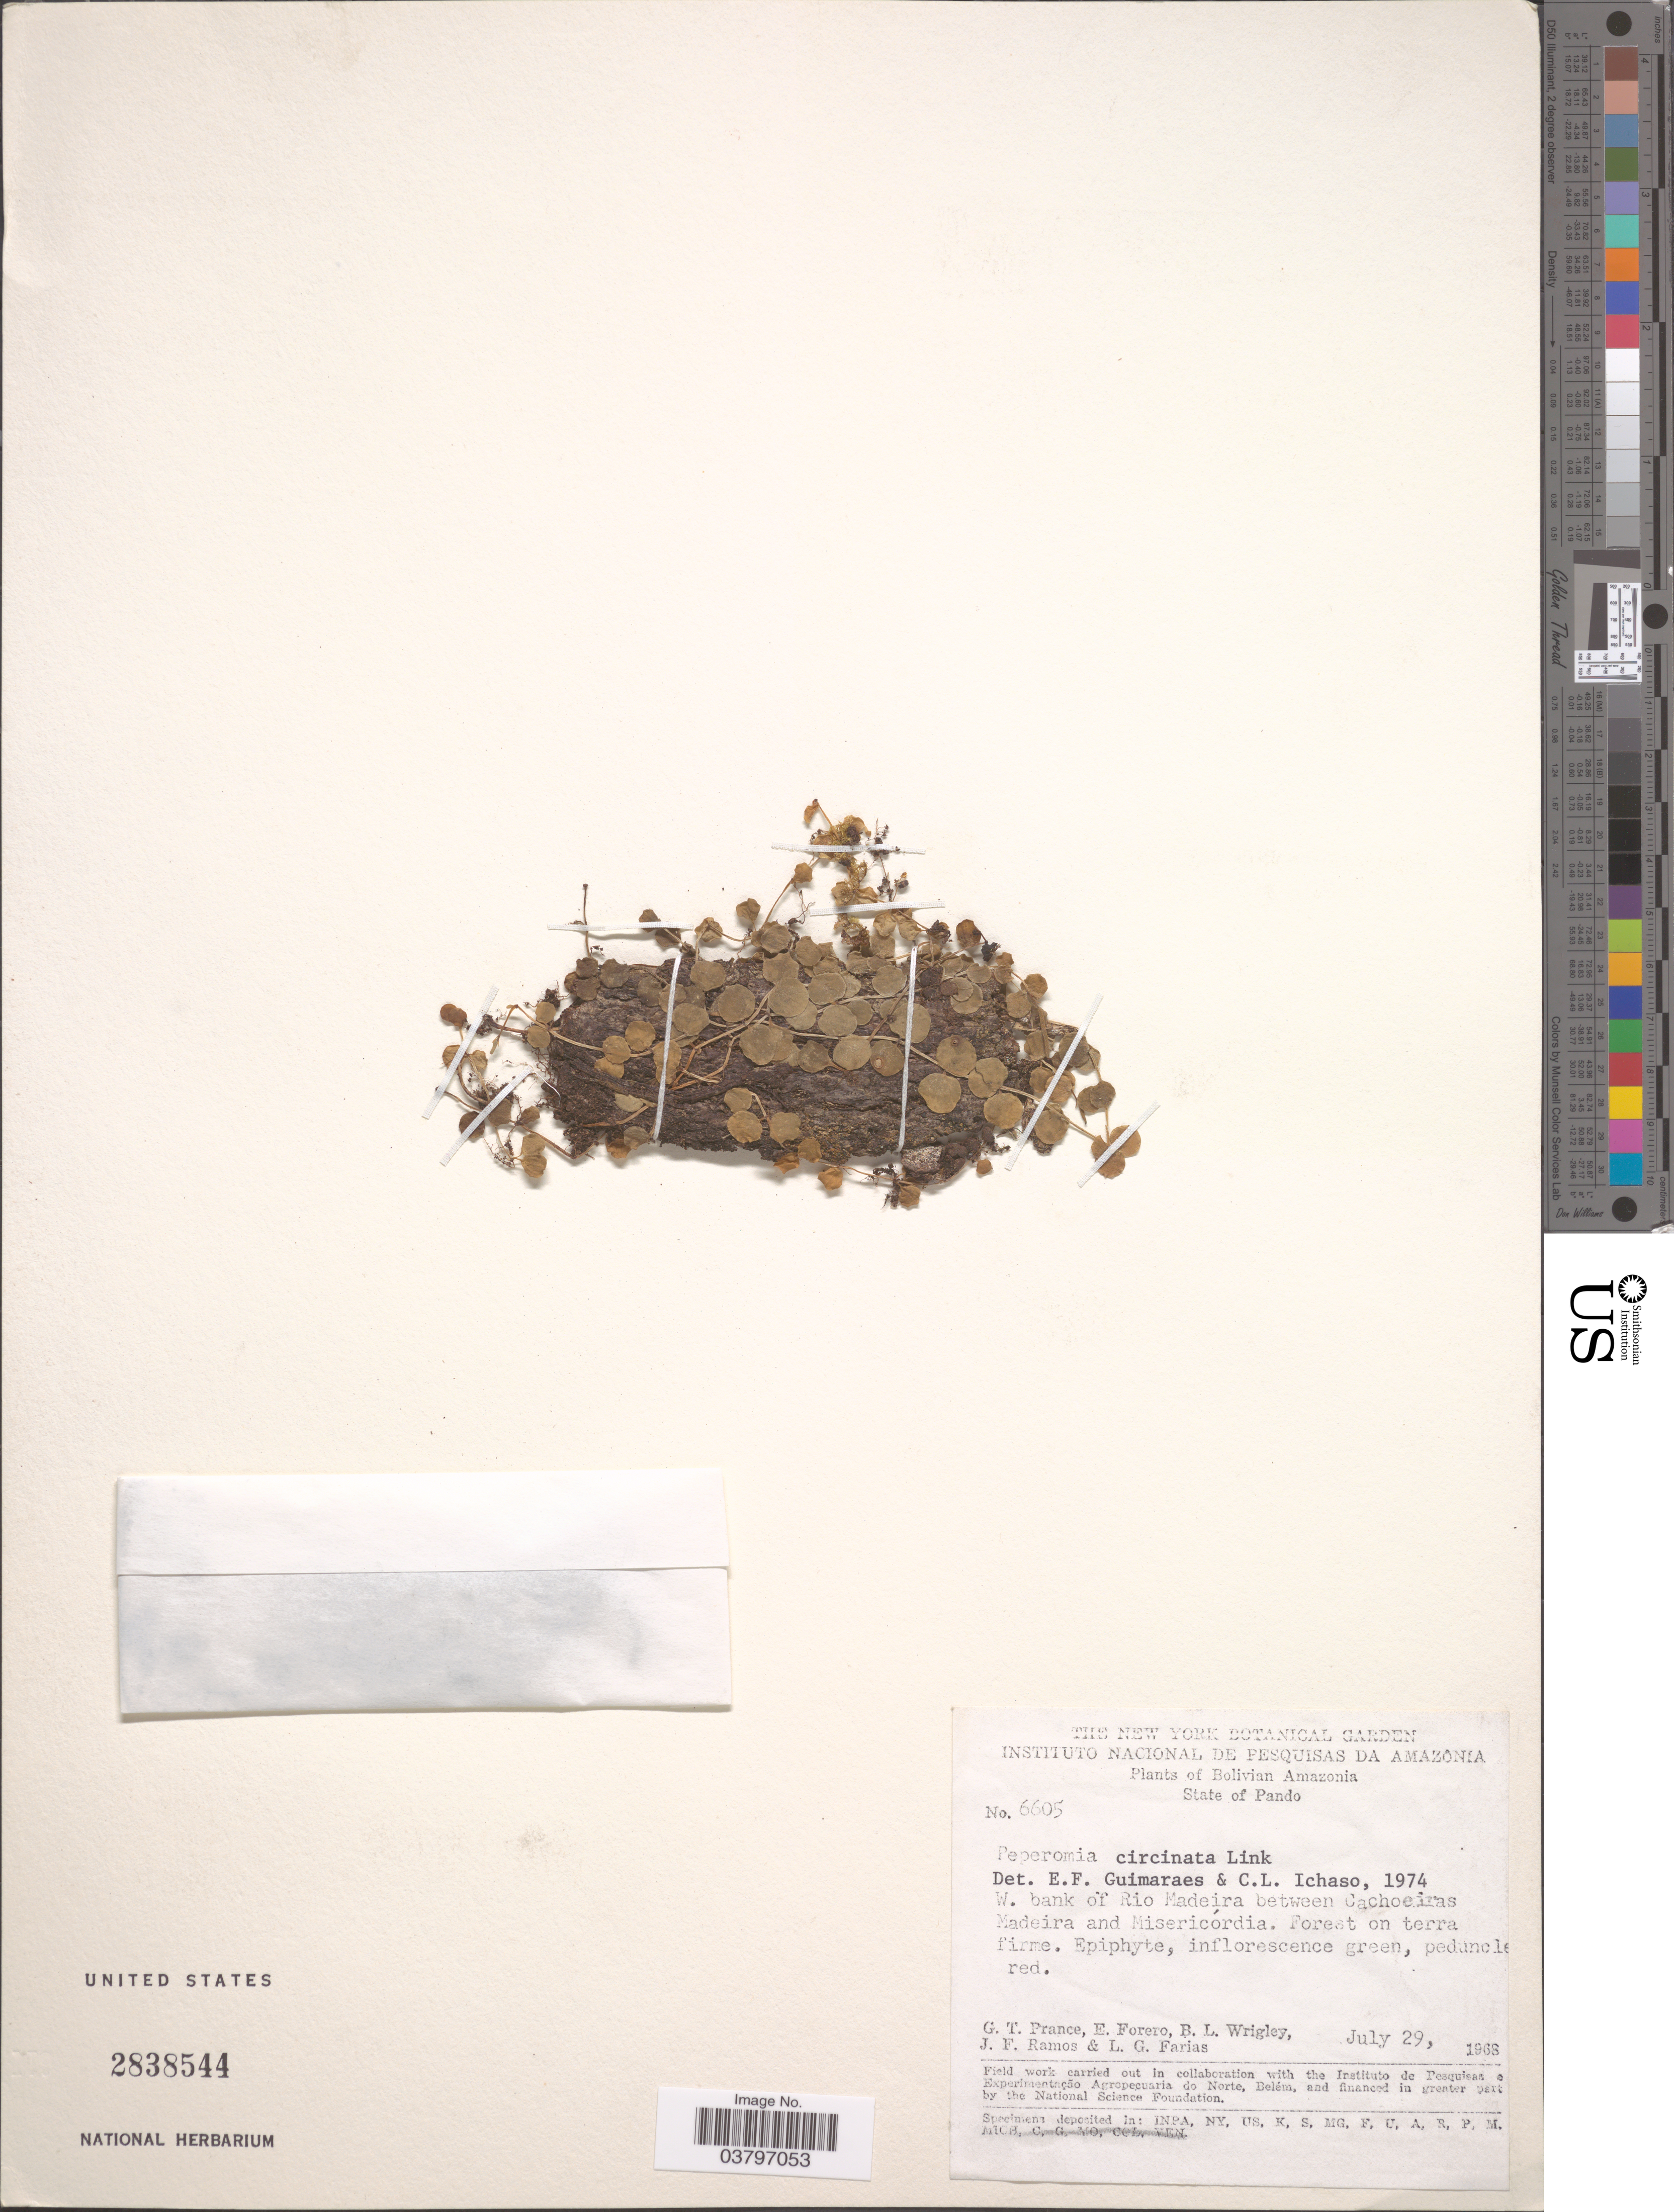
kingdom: Plantae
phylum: Tracheophyta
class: Magnoliopsida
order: Piperales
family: Piperaceae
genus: Peperomia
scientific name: Peperomia circinnata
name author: Link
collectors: G. T. Prance, E. Forero, B. L. Wrigley, J. F. Ramos & L. G. Farias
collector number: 6605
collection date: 1968-07-29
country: Bolivia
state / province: Pando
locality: Bolivian Amazonia. W. bank of Rio Madeira between Cachoeiras Madeira and Misericórdia.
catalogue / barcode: US 2838544